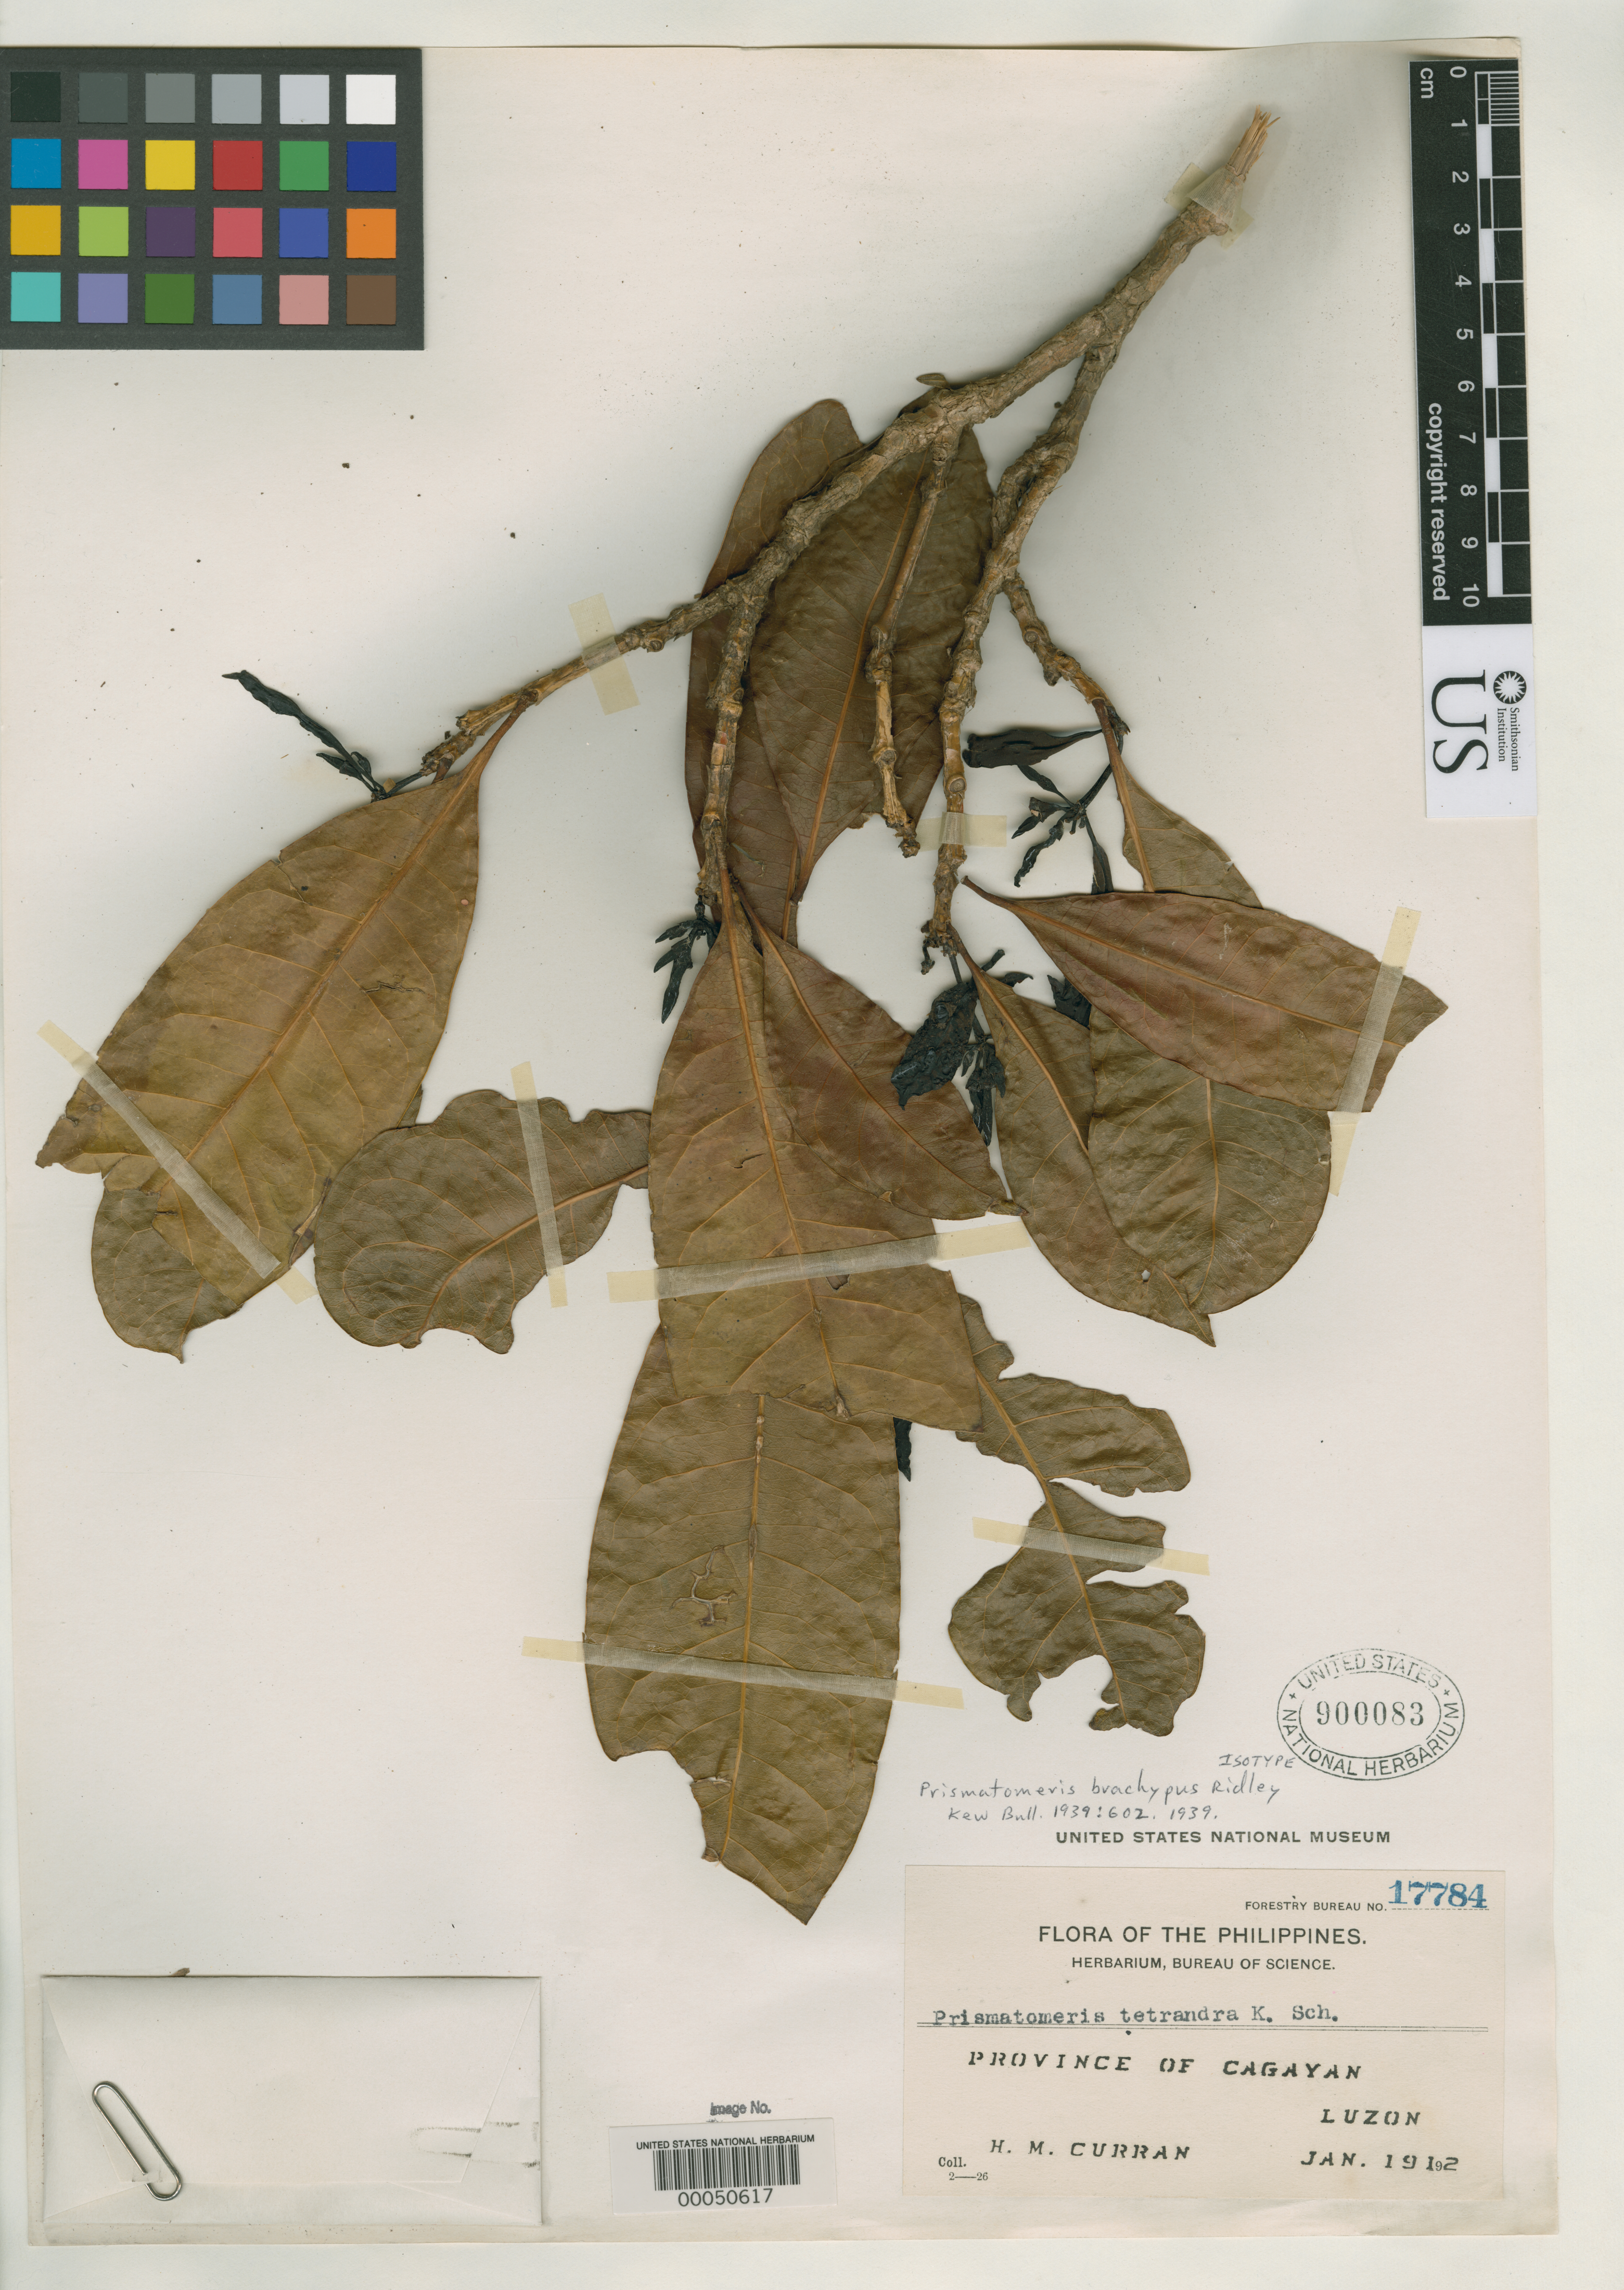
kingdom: Plantae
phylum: Tracheophyta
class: Magnoliopsida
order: Gentianales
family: Rubiaceae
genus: Prismatomeris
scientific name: Prismatomeris brachypus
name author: Ridl.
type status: Isotype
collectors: H. M. Curran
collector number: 17784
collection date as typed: Jan 1912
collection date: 1912-01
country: Philippines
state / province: Cagayan Valley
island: Luzon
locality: Cagayan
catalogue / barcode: US 900083